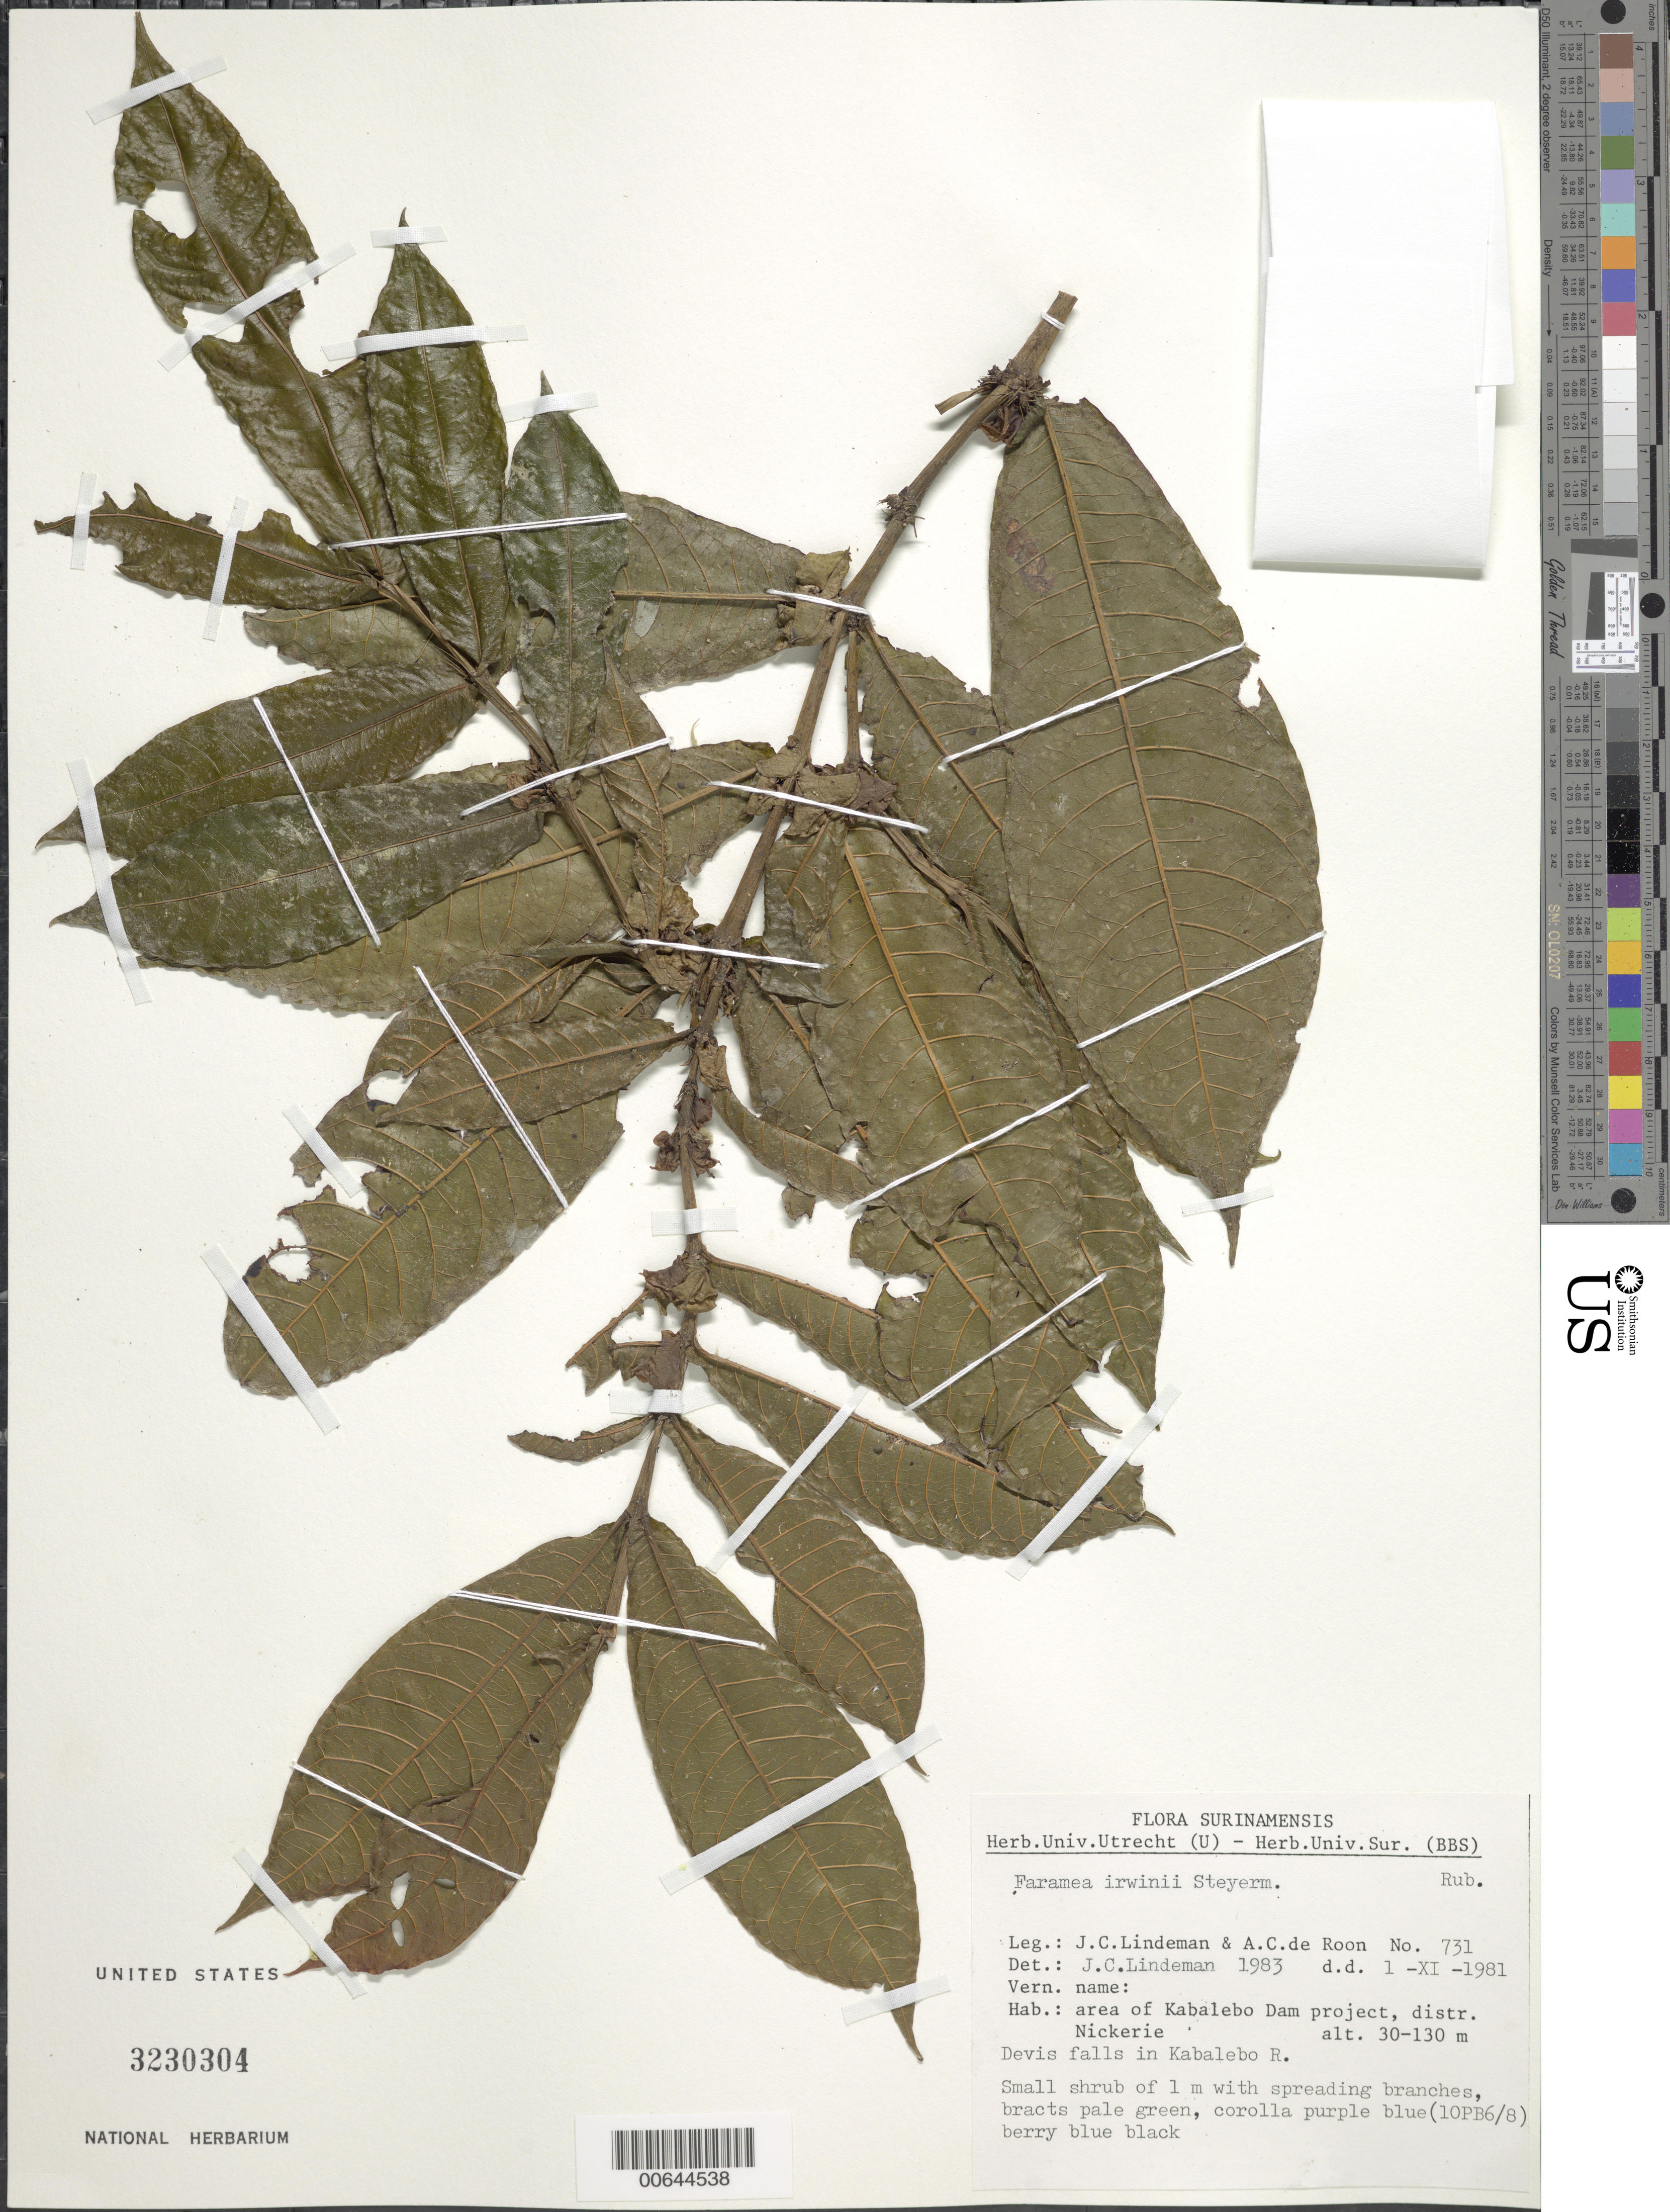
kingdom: Plantae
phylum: Tracheophyta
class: Magnoliopsida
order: Gentianales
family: Rubiaceae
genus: Faramea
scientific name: Faramea irwinii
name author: Steyerm.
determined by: Lindeman, J. C.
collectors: J. C. Lindeman & A. de Roon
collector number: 81 731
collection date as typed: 1-Nov-81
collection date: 1981-11-01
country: Suriname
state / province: Nickerie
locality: Kabalebo Dam project area, Devis Falls, Kabalebo R.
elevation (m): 30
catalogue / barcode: US 3230304